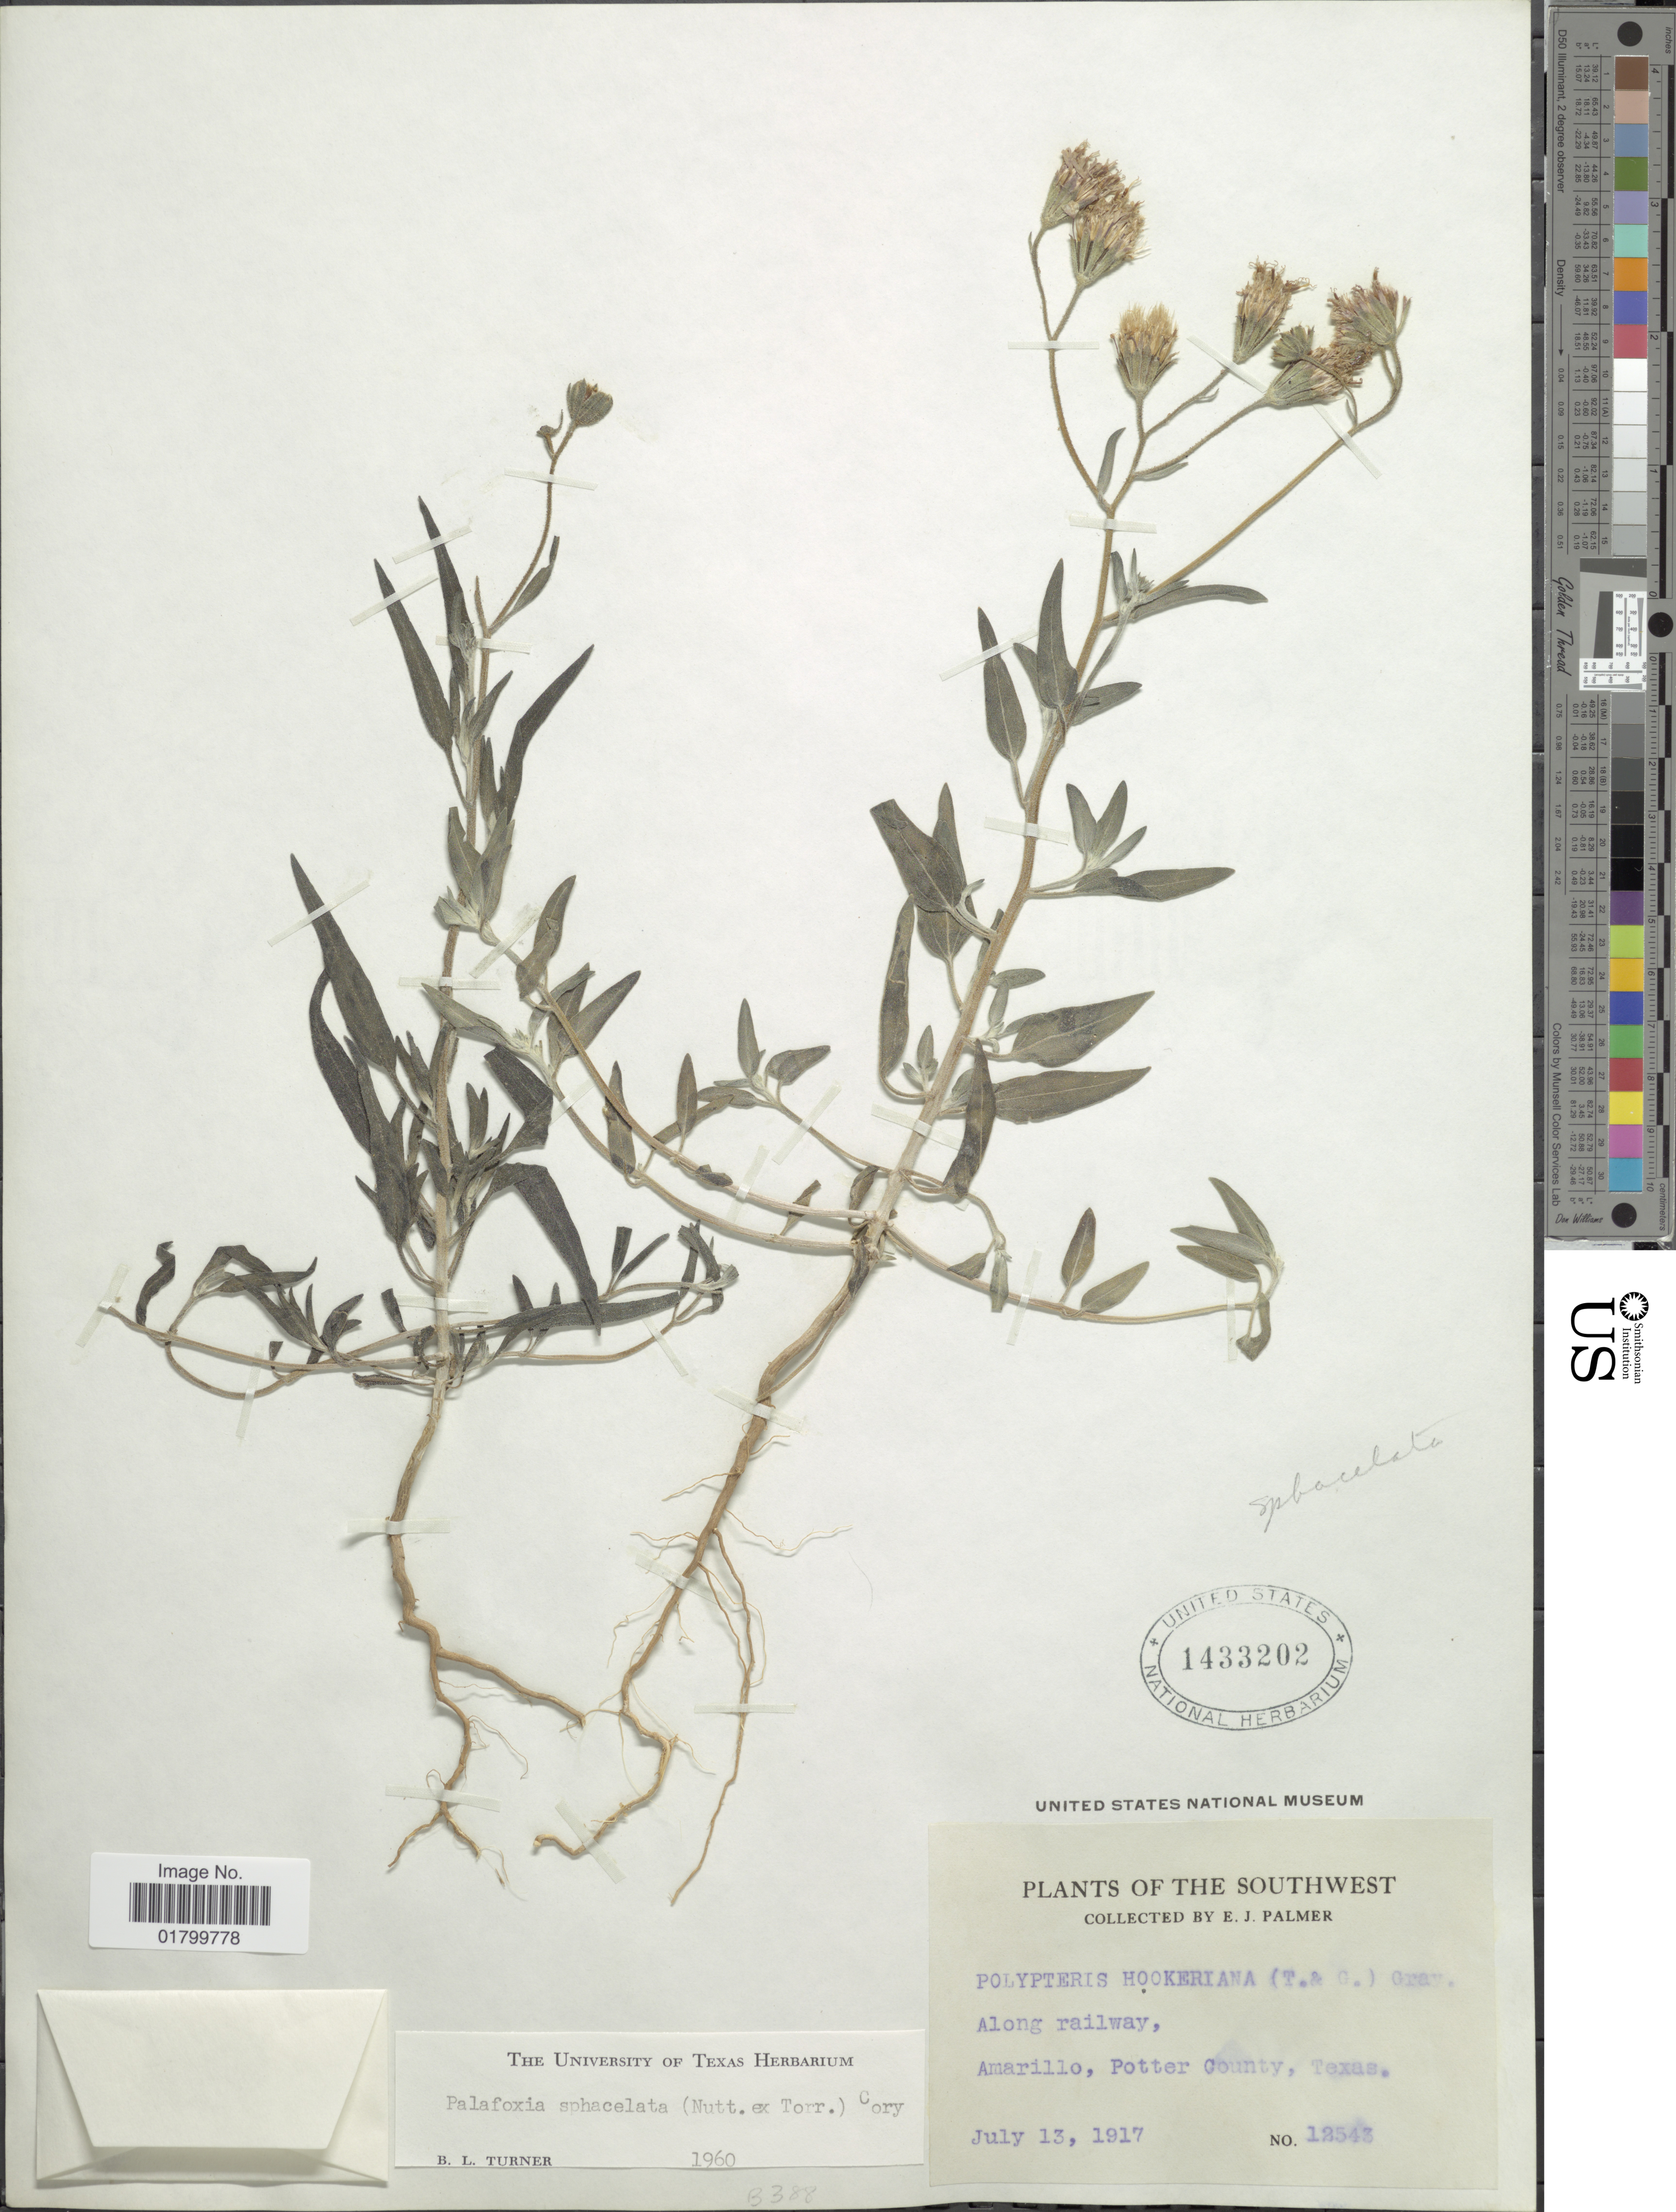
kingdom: Plantae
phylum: Tracheophyta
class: Magnoliopsida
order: Asterales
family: Asteraceae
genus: Palafoxia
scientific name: Palafoxia sphacelata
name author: (Nutt. ex Torr.) Cory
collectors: E. J. Palmer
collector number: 12543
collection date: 1917-07-13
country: United States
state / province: Texas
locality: The Southwest, Along railway, Amarillo, Potter County, Texas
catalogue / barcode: US 1433202